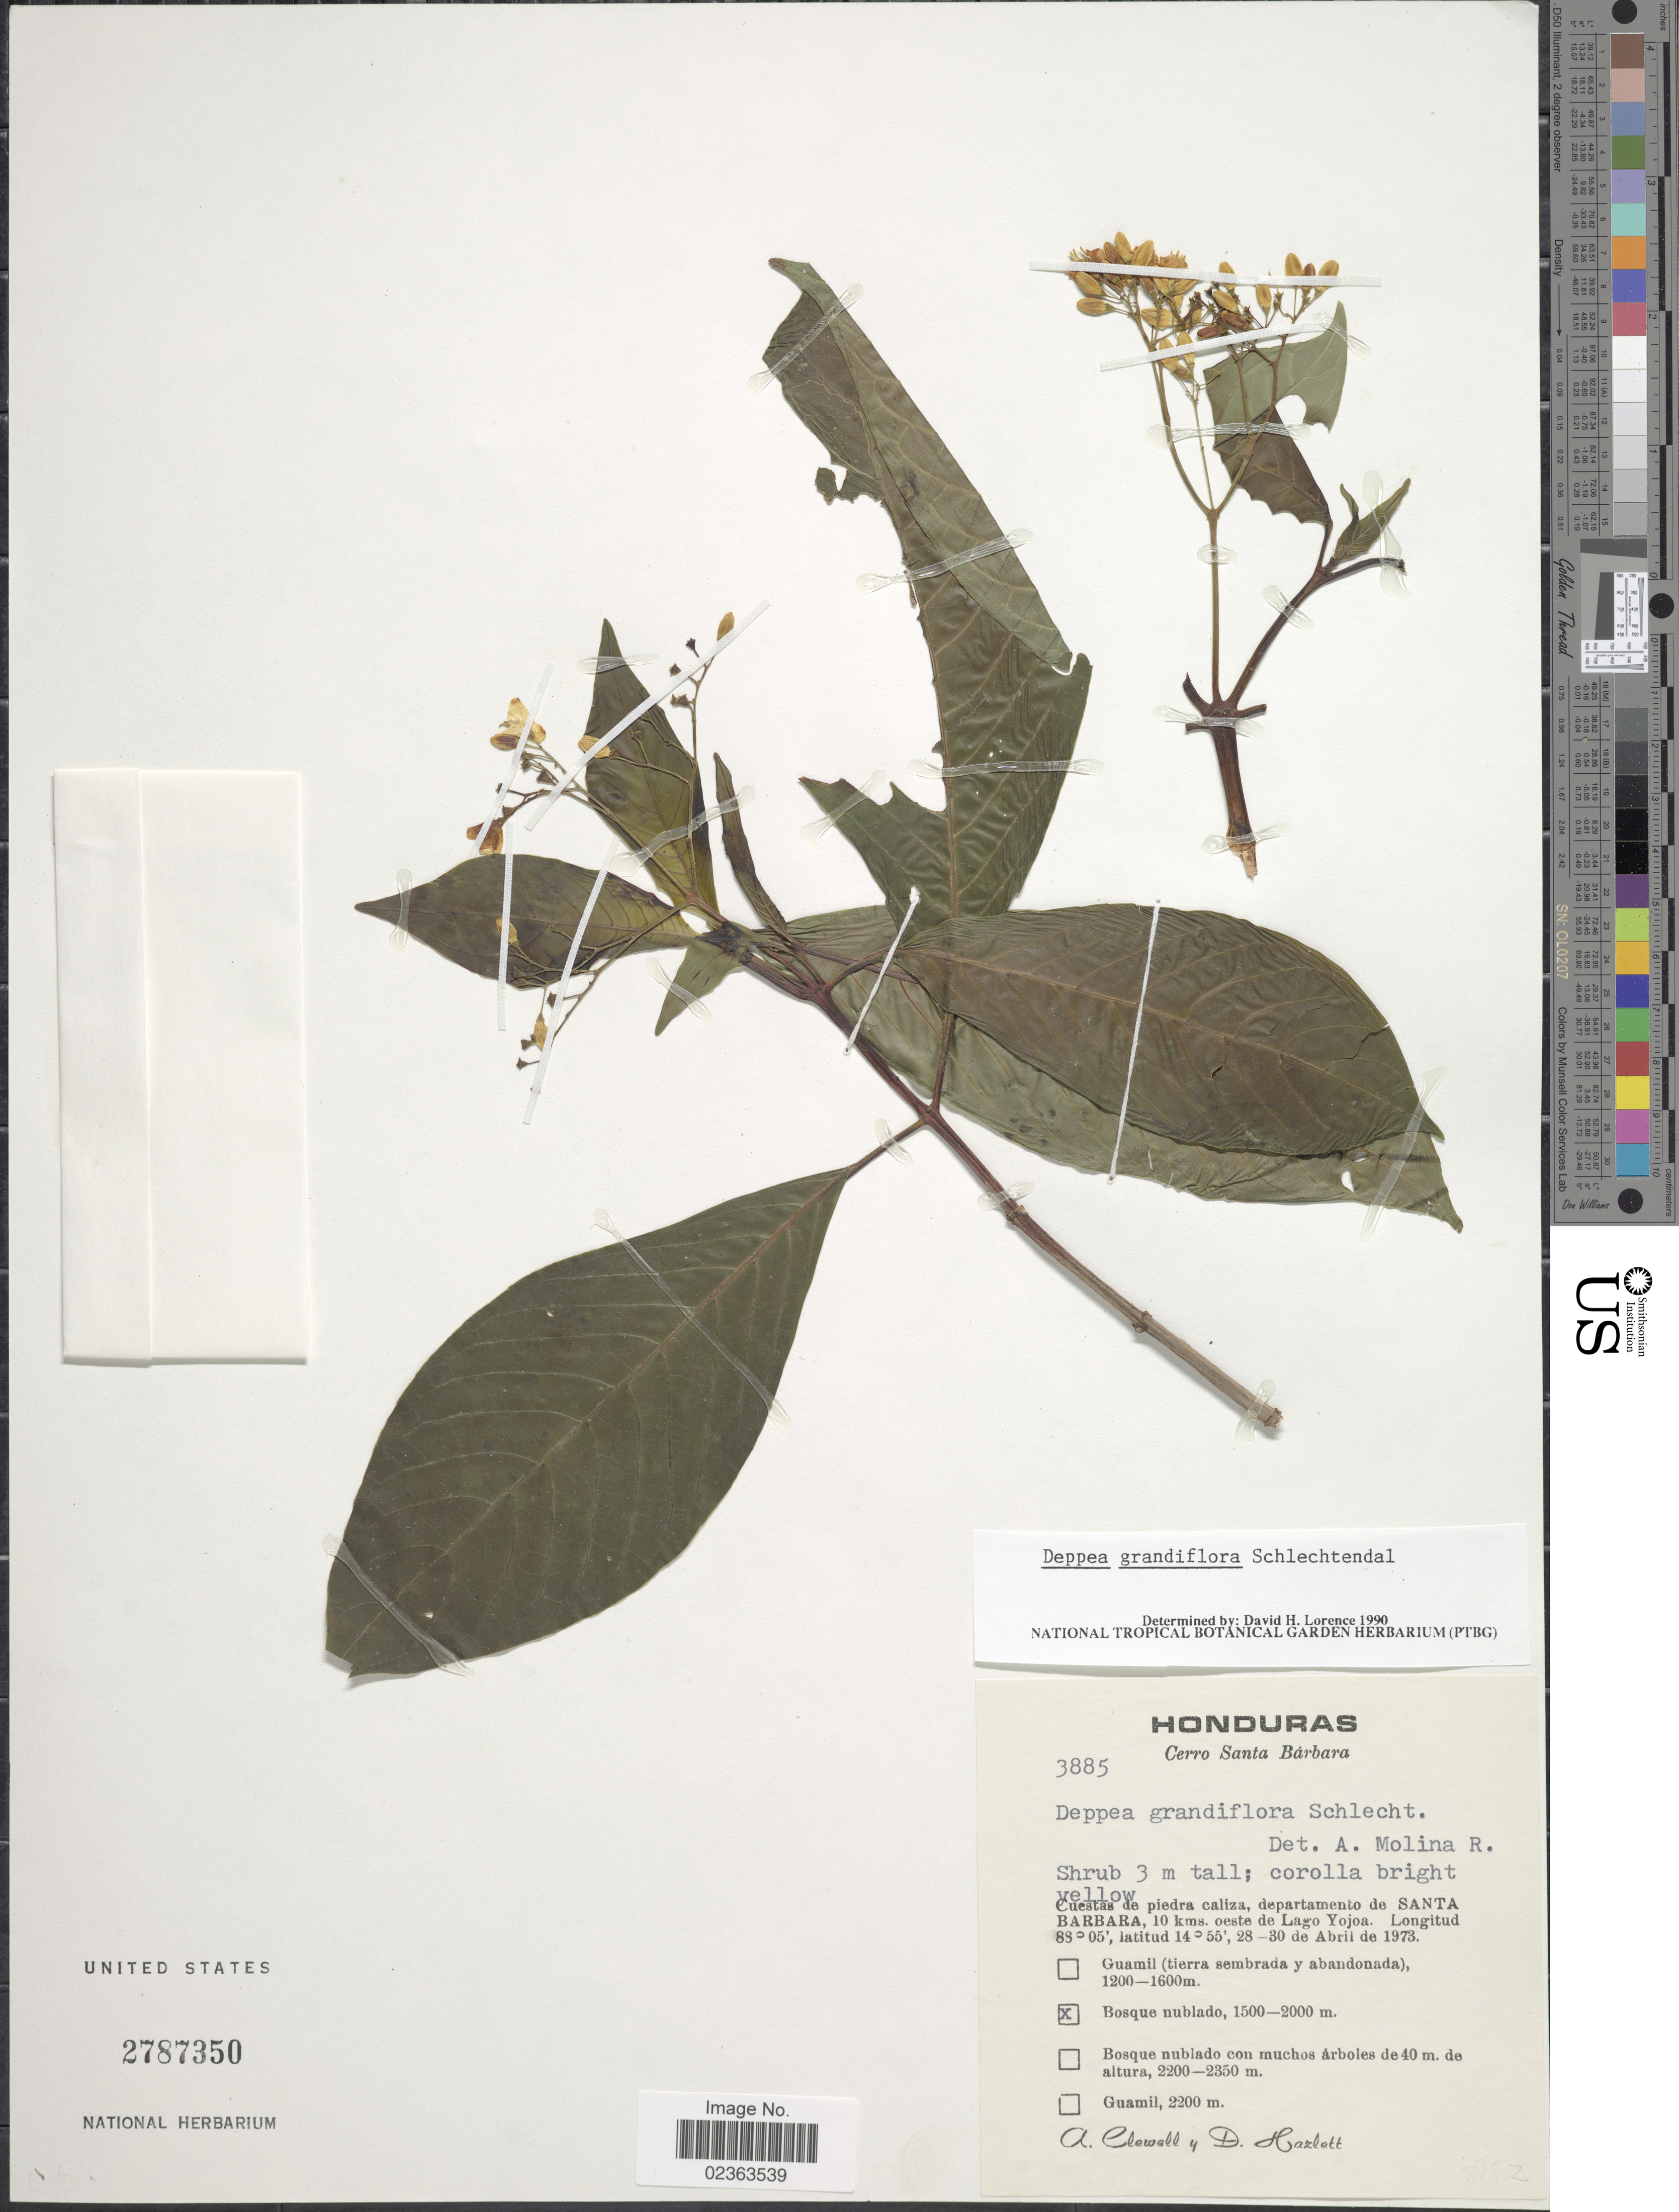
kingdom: Plantae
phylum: Tracheophyta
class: Magnoliopsida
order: Gentianales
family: Rubiaceae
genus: Deppea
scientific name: Deppea grandiflora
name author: Schltdl.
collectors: A. Clewell & D. Hazlett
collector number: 3885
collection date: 1973-04-28/1973-04-30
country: Honduras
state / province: Santa Bárbara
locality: Cerro Santa Bárbara, Cuestas de piedra caliza, departamento de Santa Barbara, 10 kms oeste de Lago Yojoa, Bosque nublado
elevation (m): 2200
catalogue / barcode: US 2787350